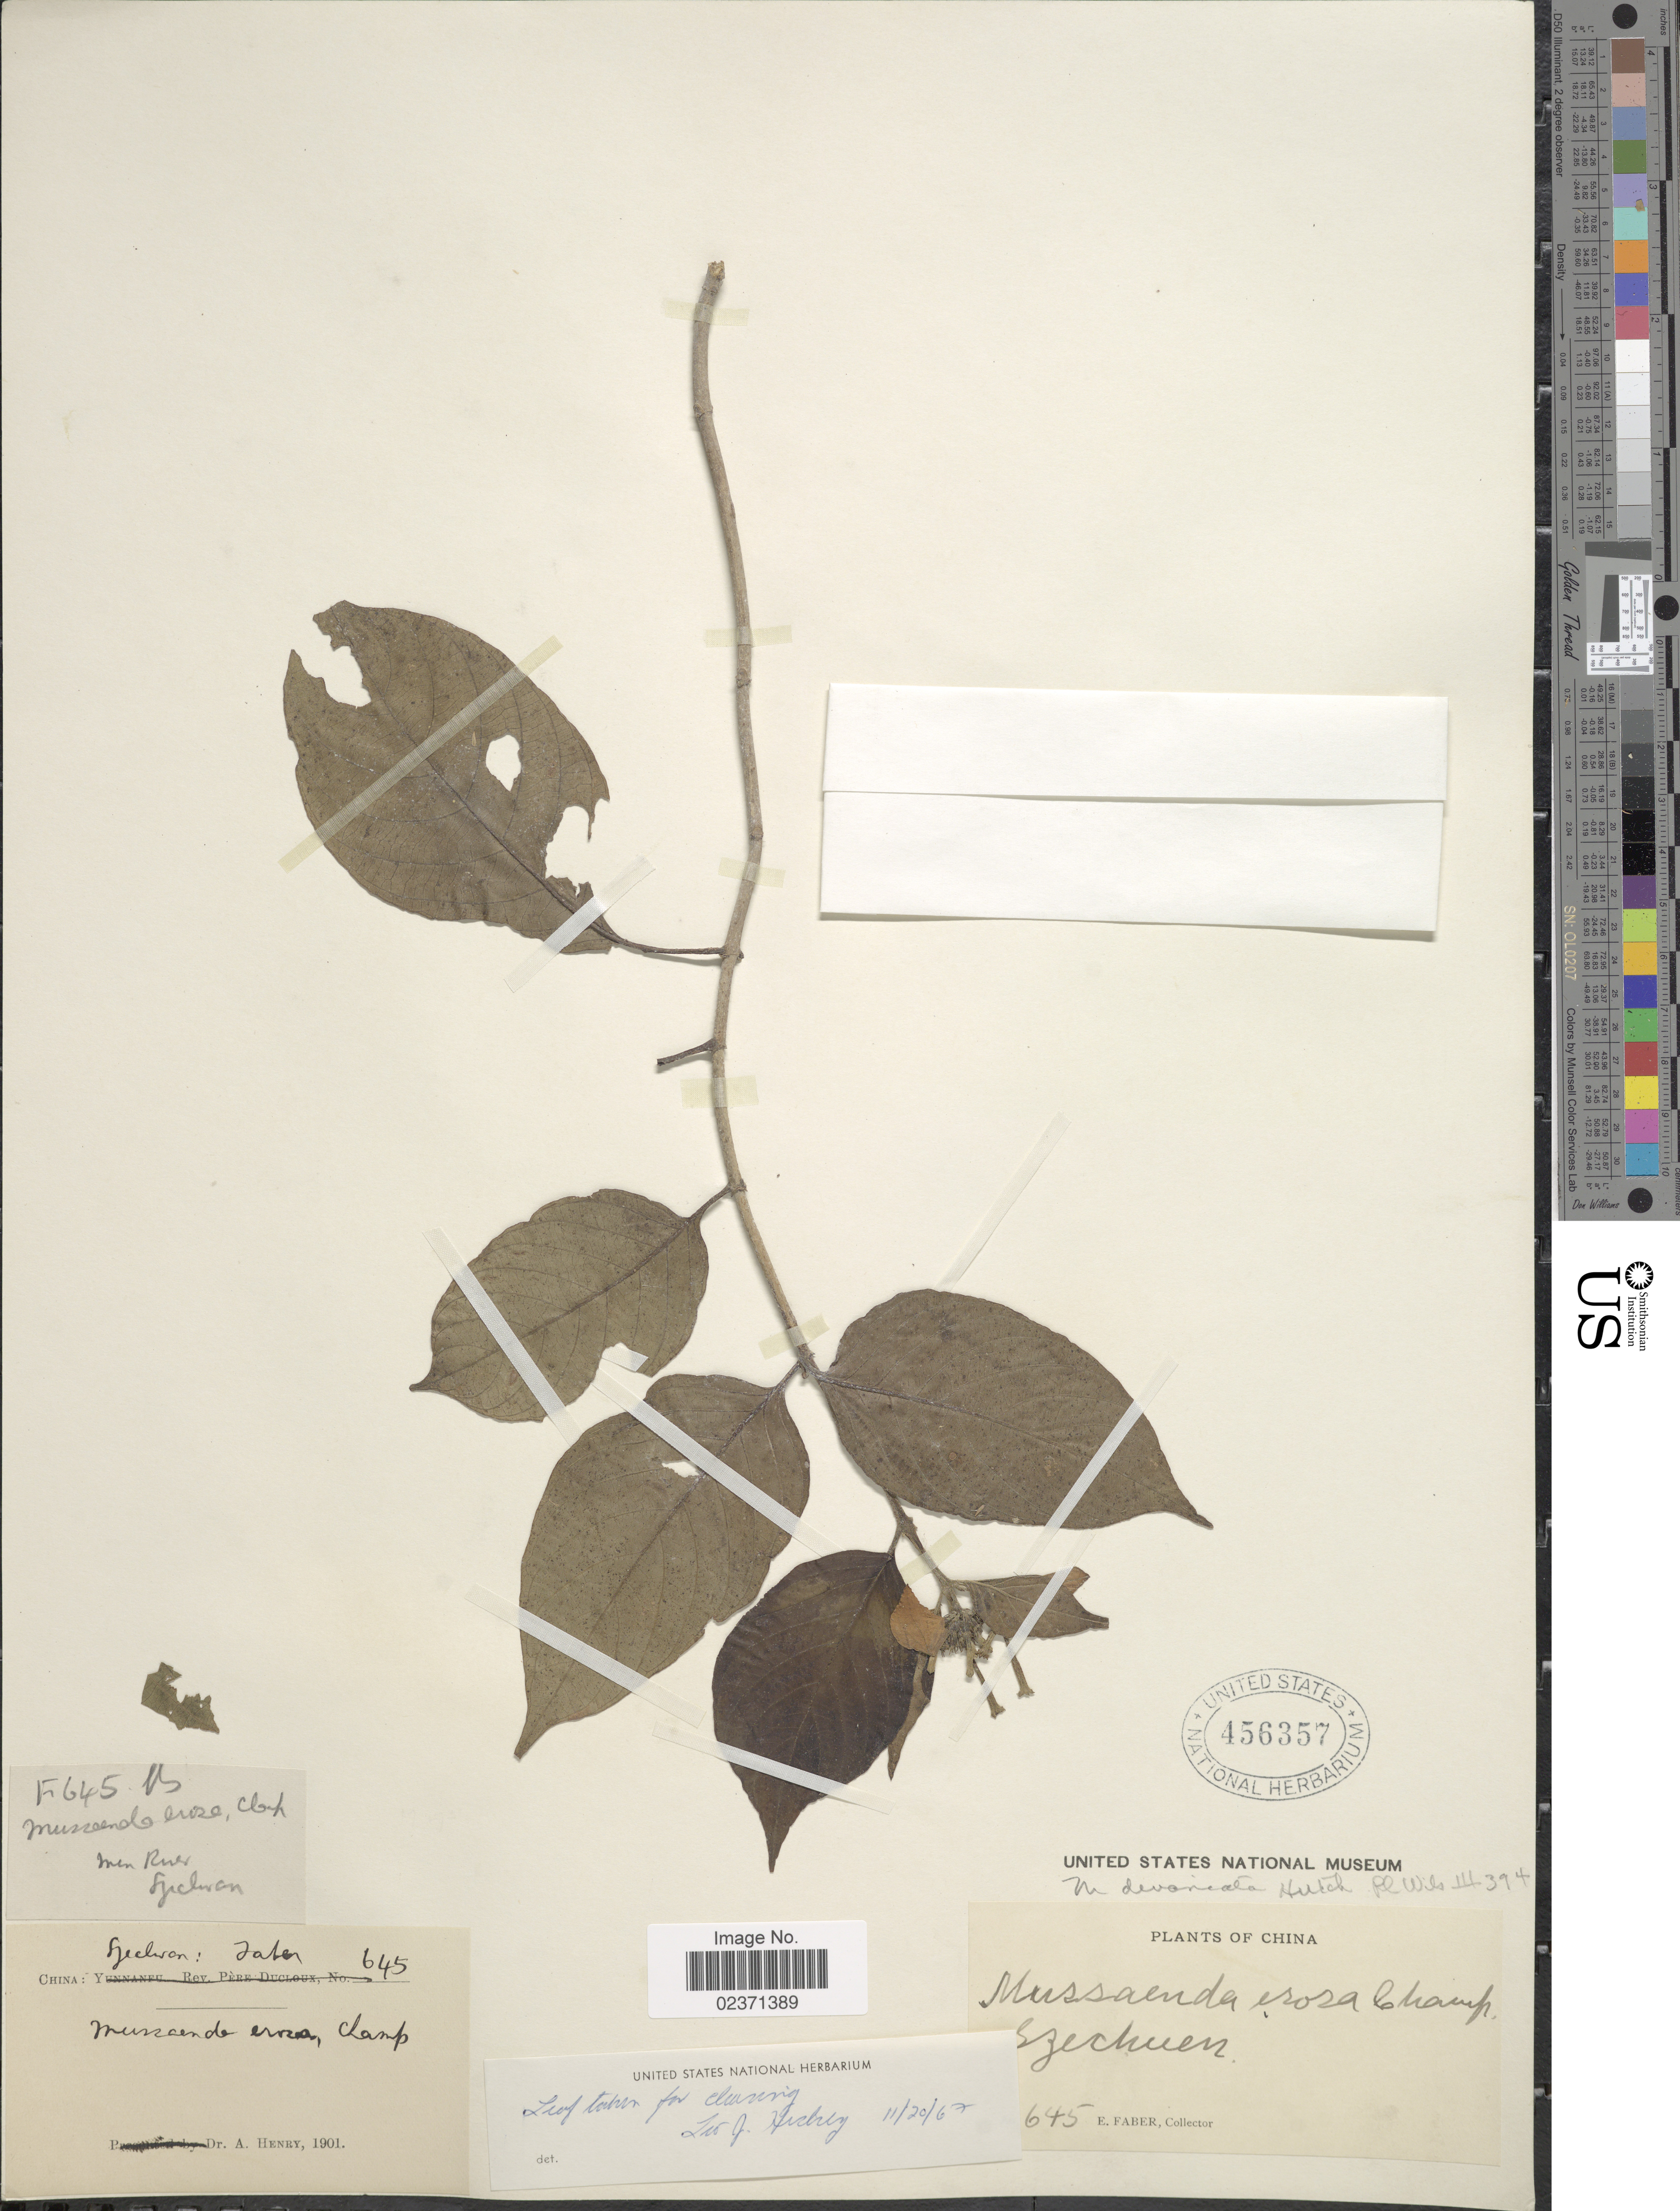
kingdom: Plantae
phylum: Tracheophyta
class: Magnoliopsida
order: Gentianales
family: Rubiaceae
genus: Mussaenda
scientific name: Mussaenda divaricata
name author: Hutch. in Sarg.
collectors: E. Faber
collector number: F645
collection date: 1901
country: China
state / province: Sichuan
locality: Men River Szechuen [interpreted]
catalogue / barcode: US 456357